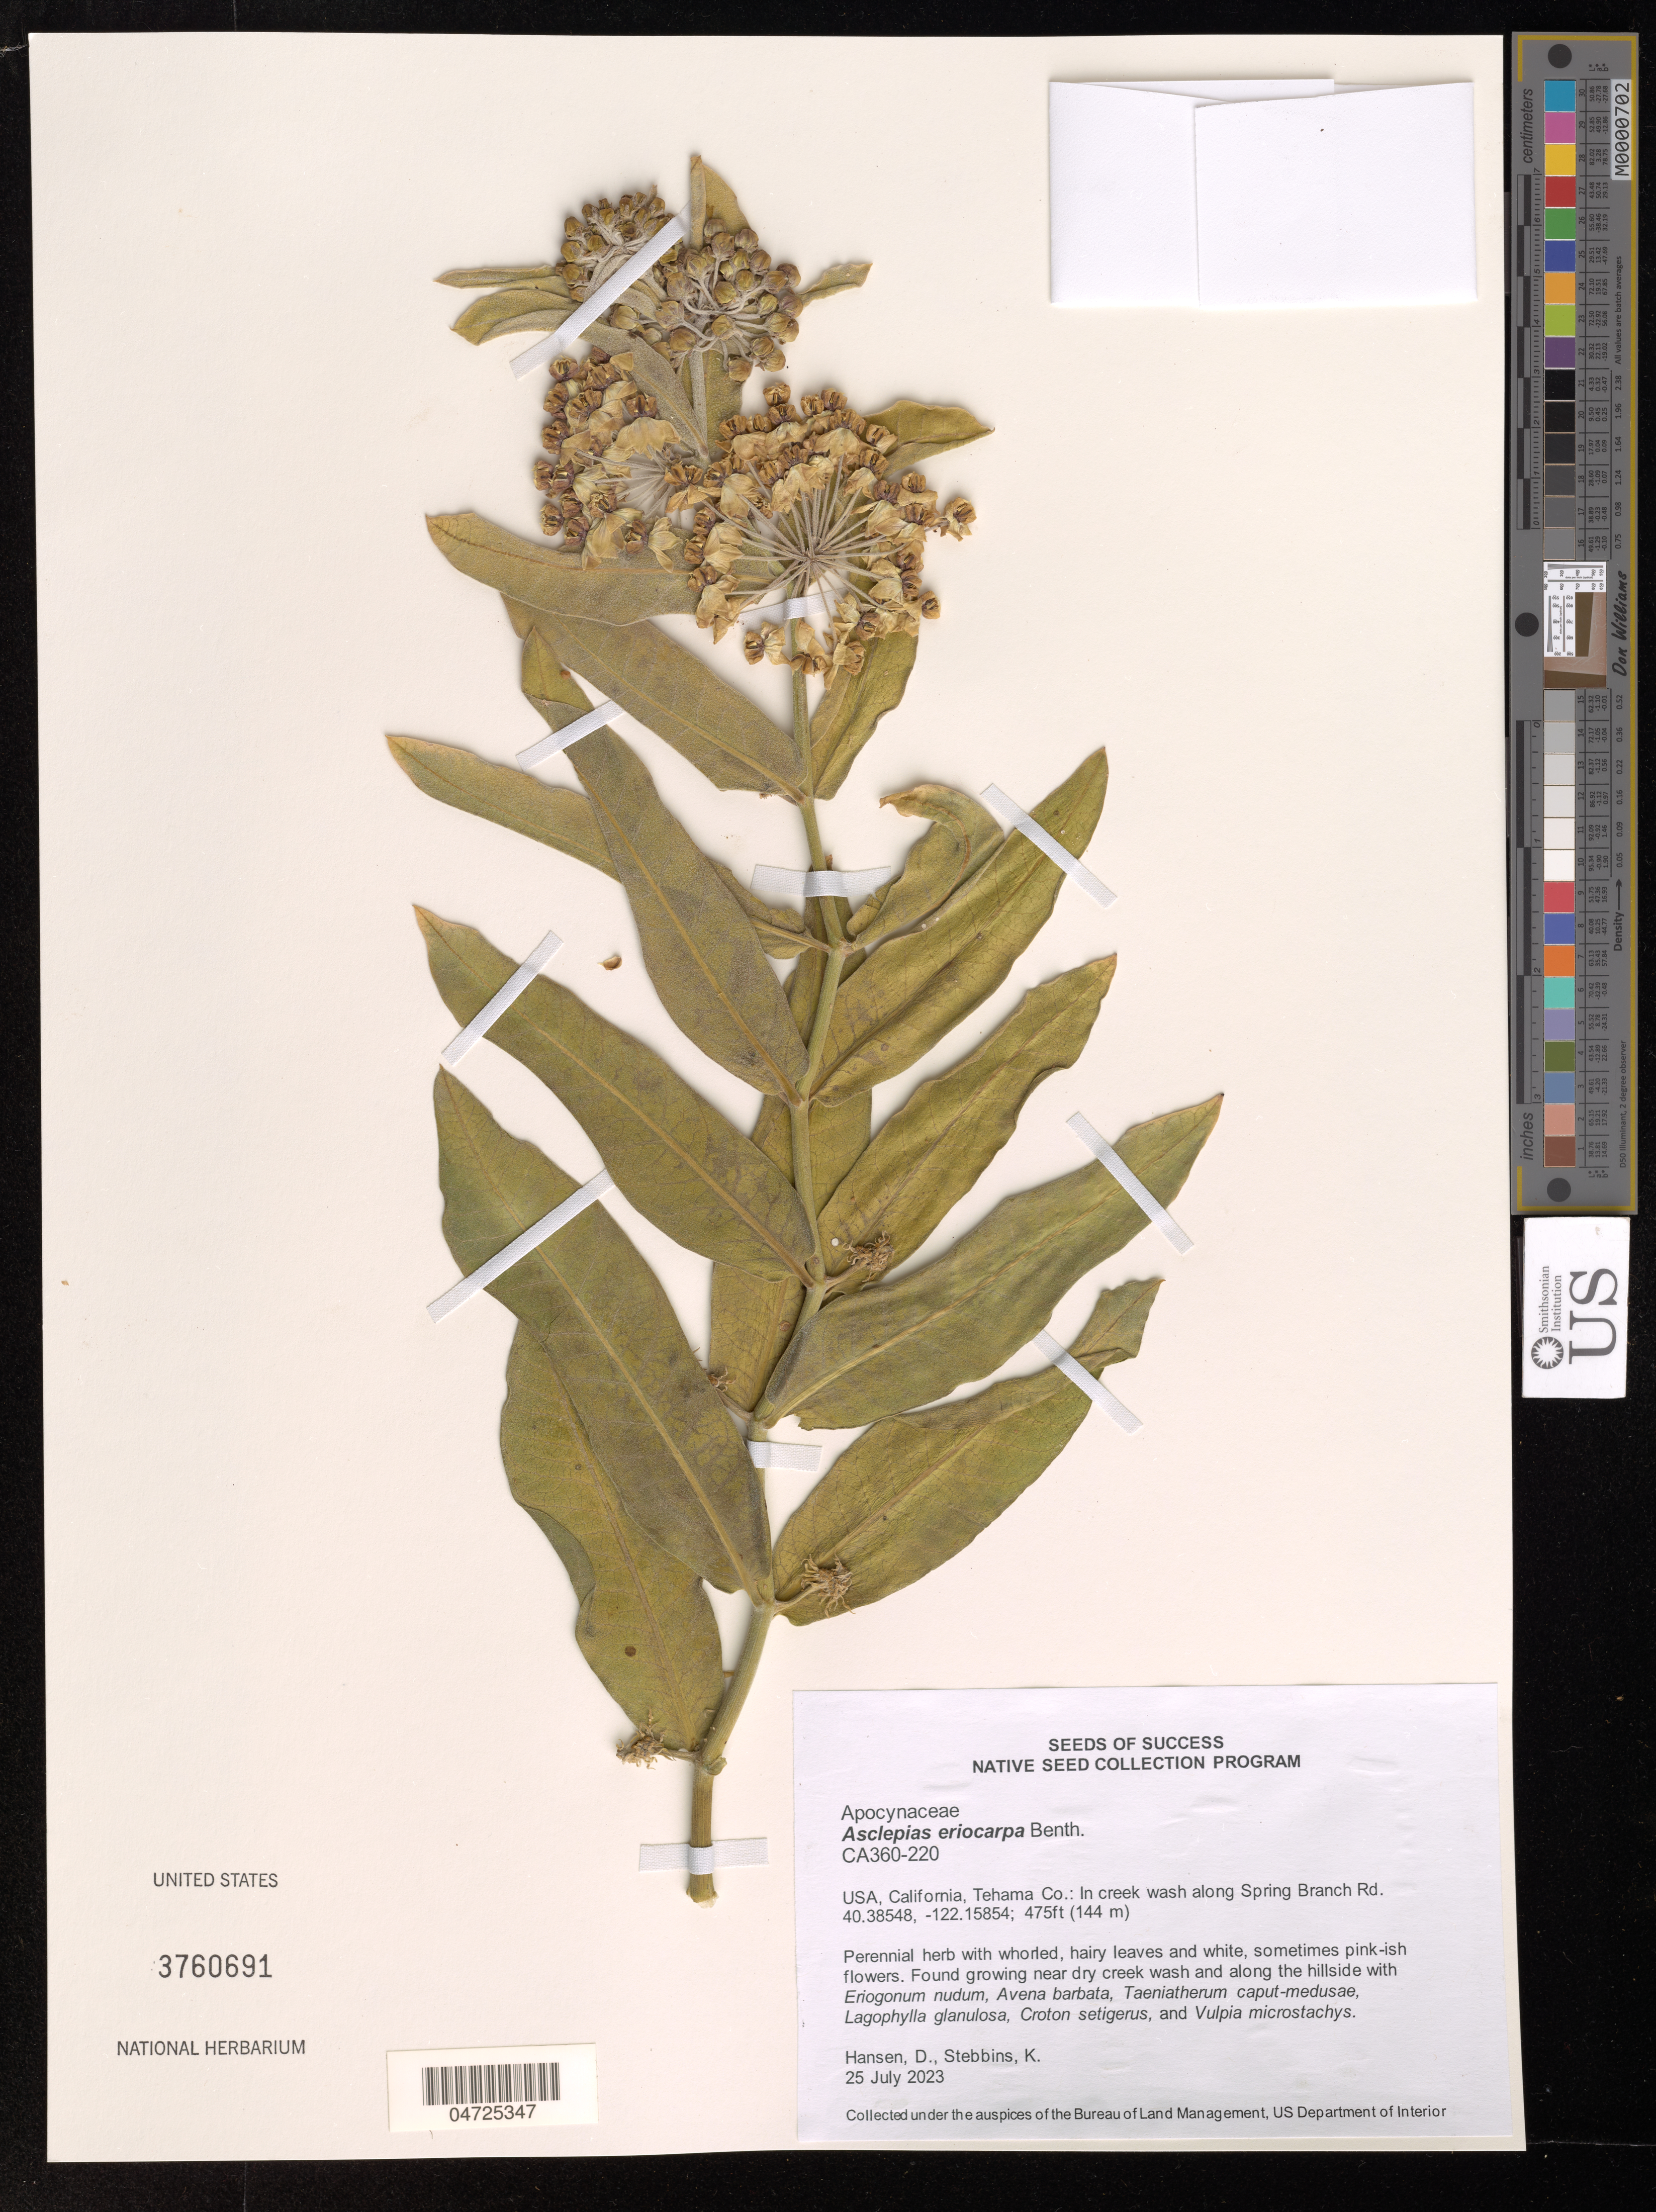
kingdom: Plantae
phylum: Tracheophyta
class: Magnoliopsida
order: Gentianales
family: Apocynaceae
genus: Asclepias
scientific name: Asclepias eriocarpa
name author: Benth.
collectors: D. R. Hansen & K. Stebbins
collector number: CA360-220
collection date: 2023-07-25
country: United States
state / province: California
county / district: Tehama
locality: Tehama Co.: In creek wash along Spring Branch Rd.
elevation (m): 145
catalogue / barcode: US 3760691